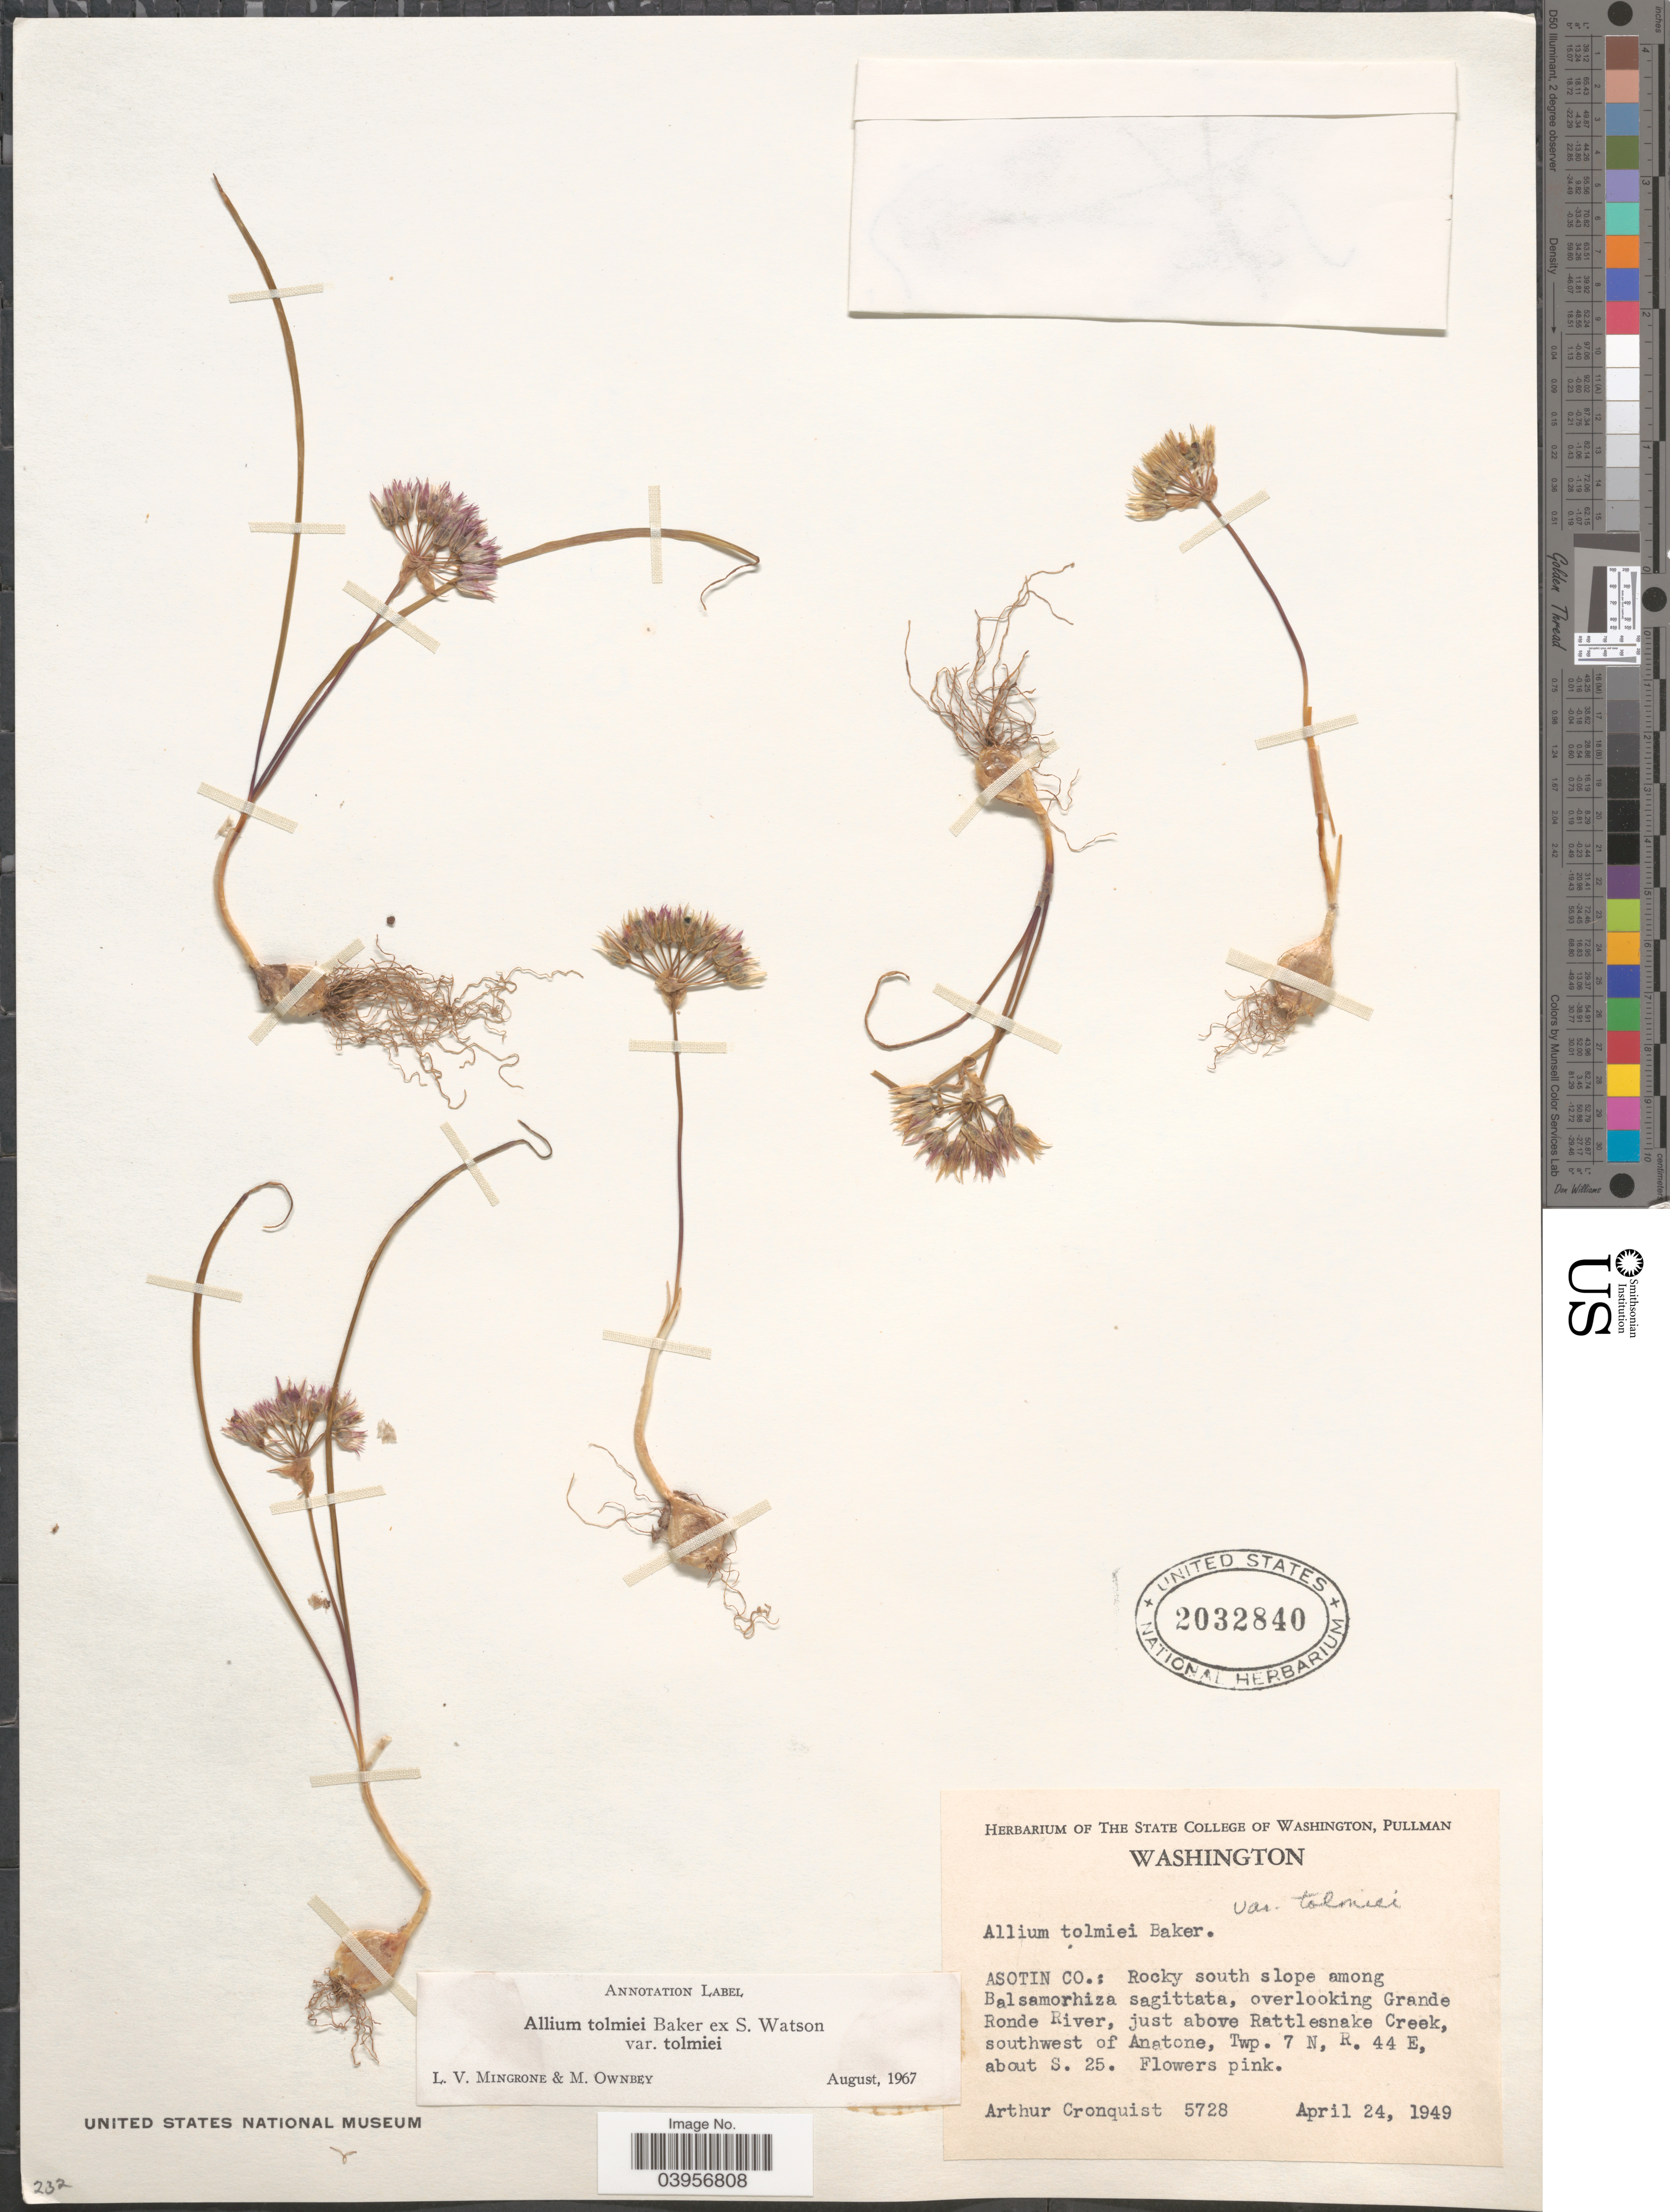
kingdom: Plantae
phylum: Tracheophyta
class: Liliopsida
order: Asparagales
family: Amaryllidaceae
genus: Allium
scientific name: Allium tolmiei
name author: Baker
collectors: A. J. Cronquist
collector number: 5728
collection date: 1949-04-24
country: United States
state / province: Washington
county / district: Asotin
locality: Asotin Co.: Rocky south slope, overlooking Grande Ronde River, just above Rattlesnake Creek, southwest of Anatone, Twp. 7 N, R. 44 E, about S. 25.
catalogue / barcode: US 2032840